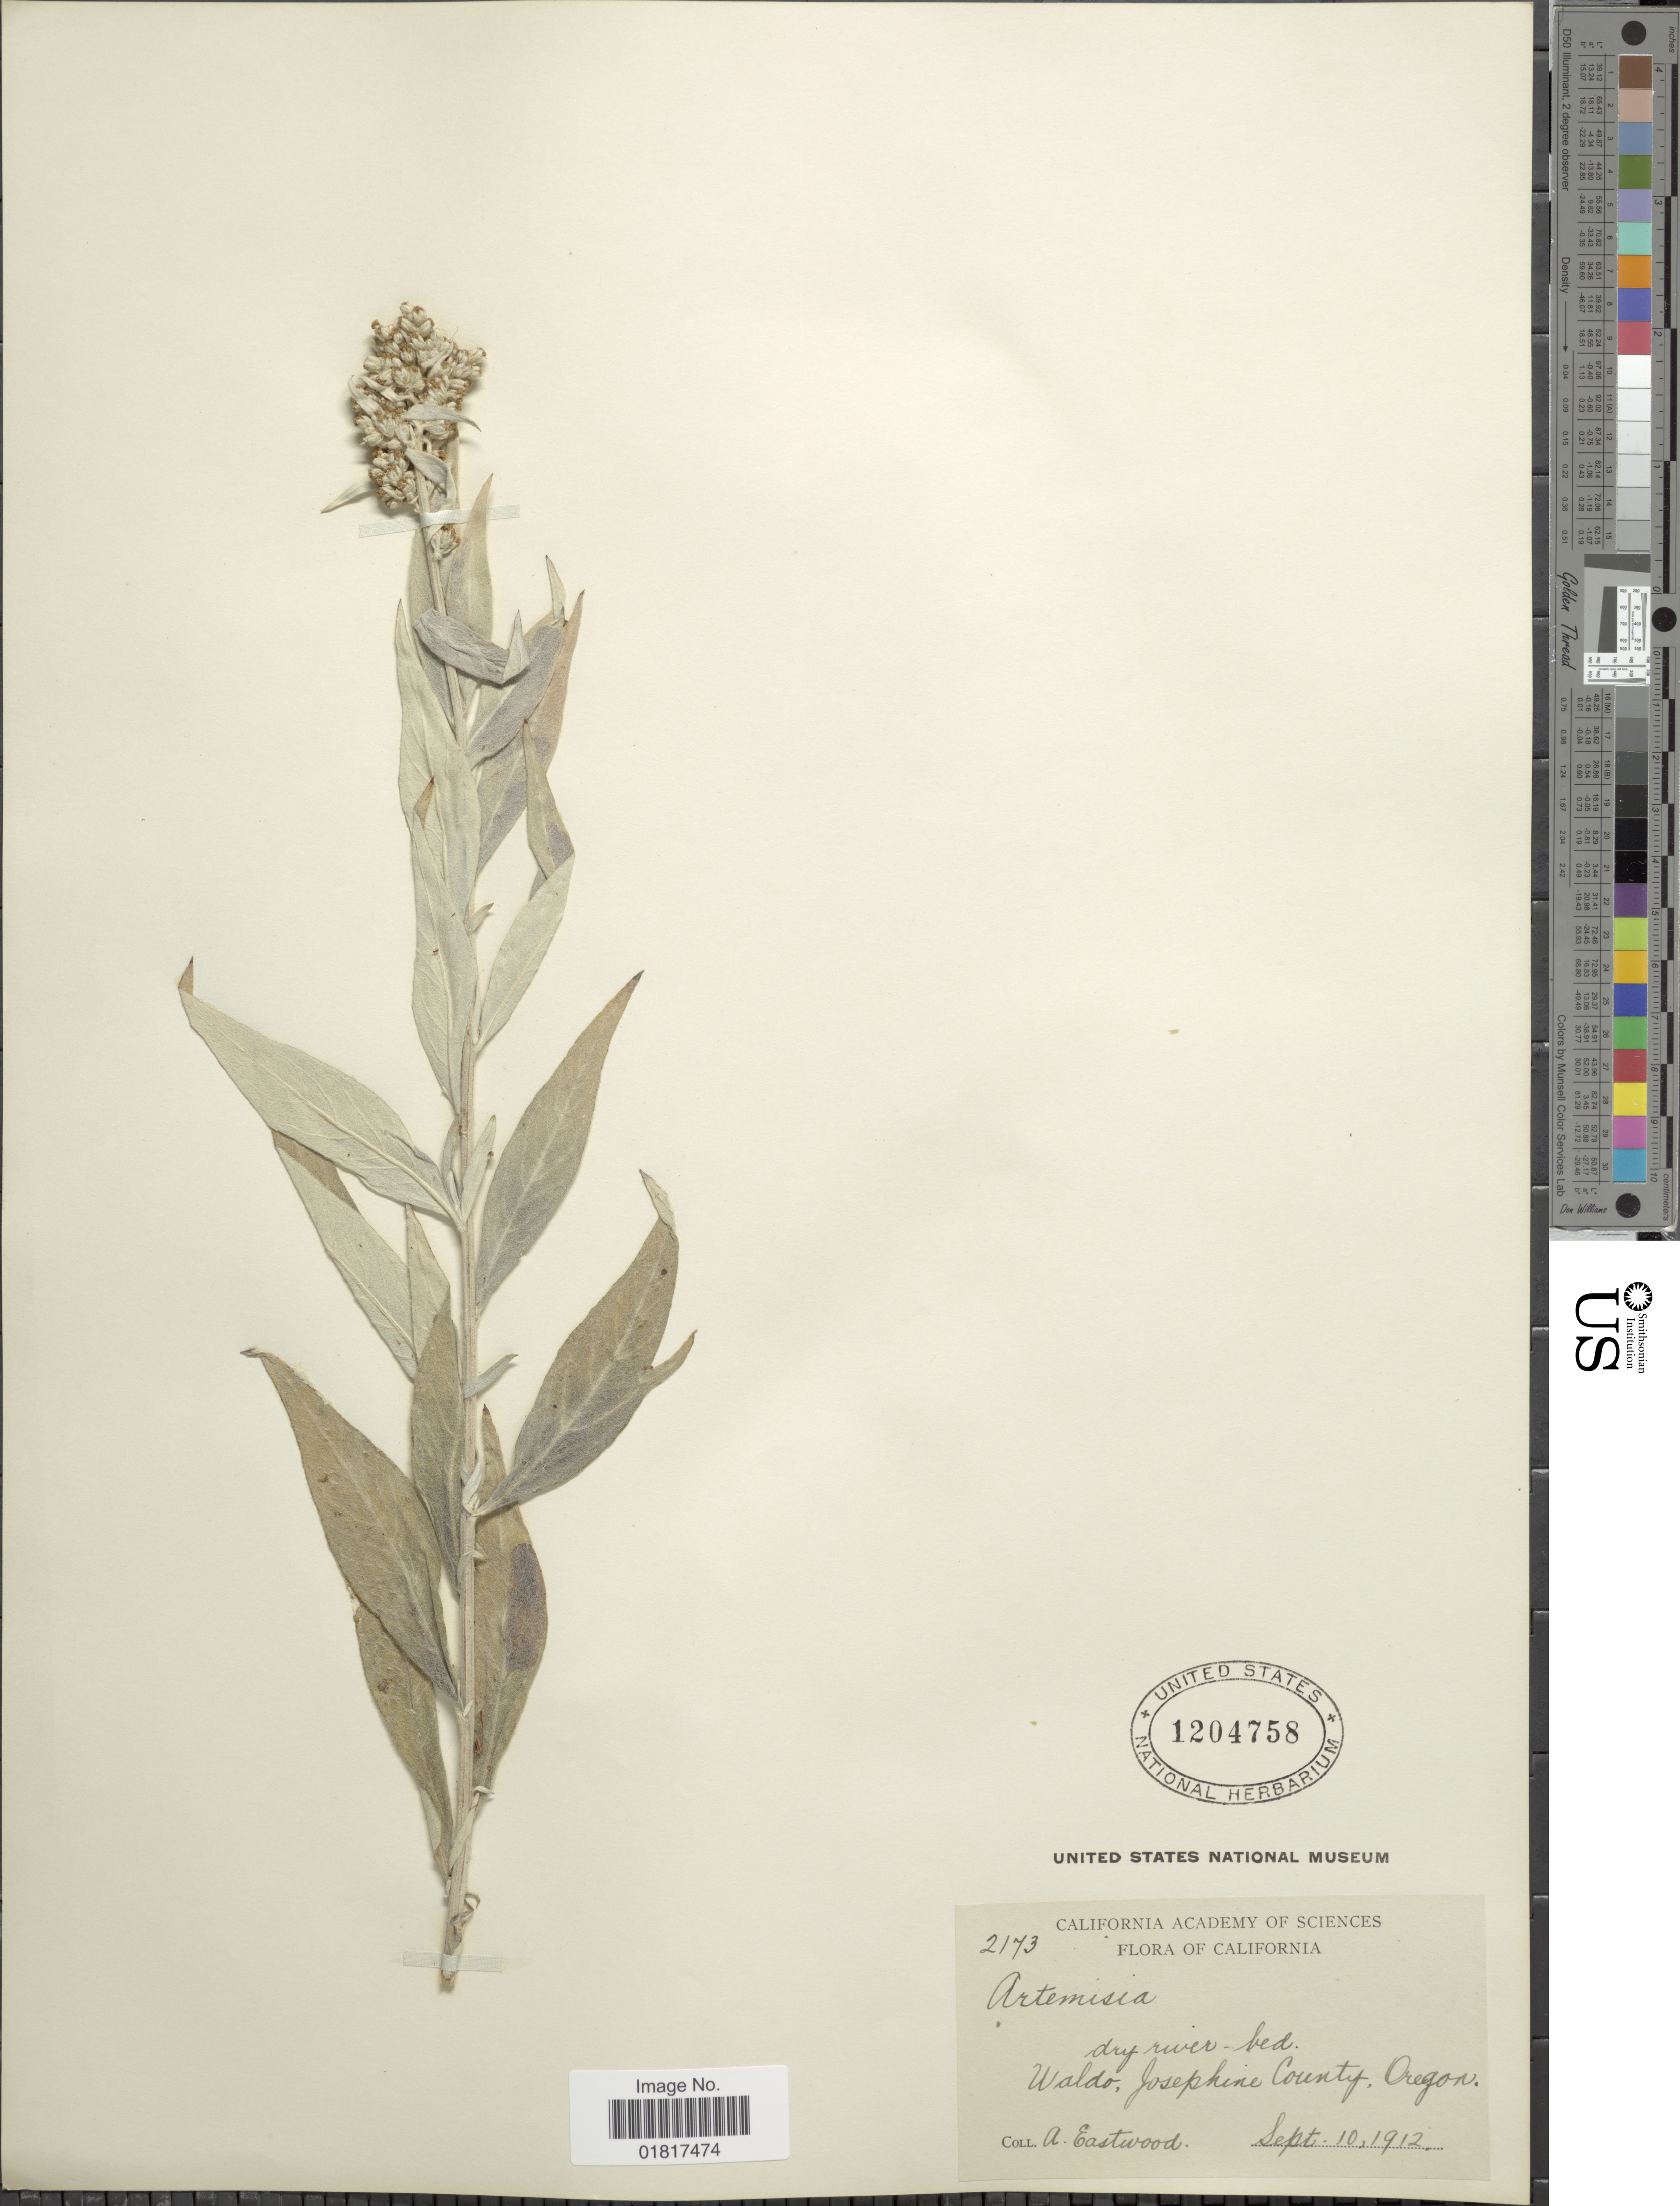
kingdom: Plantae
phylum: Tracheophyta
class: Magnoliopsida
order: Asterales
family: Asteraceae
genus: Artemisia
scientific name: Artemisia sp.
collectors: A. Eastwood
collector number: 2173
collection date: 1912-09-10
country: United States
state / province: Oregon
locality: California, Waldo, Josephine County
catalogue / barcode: US 1204758